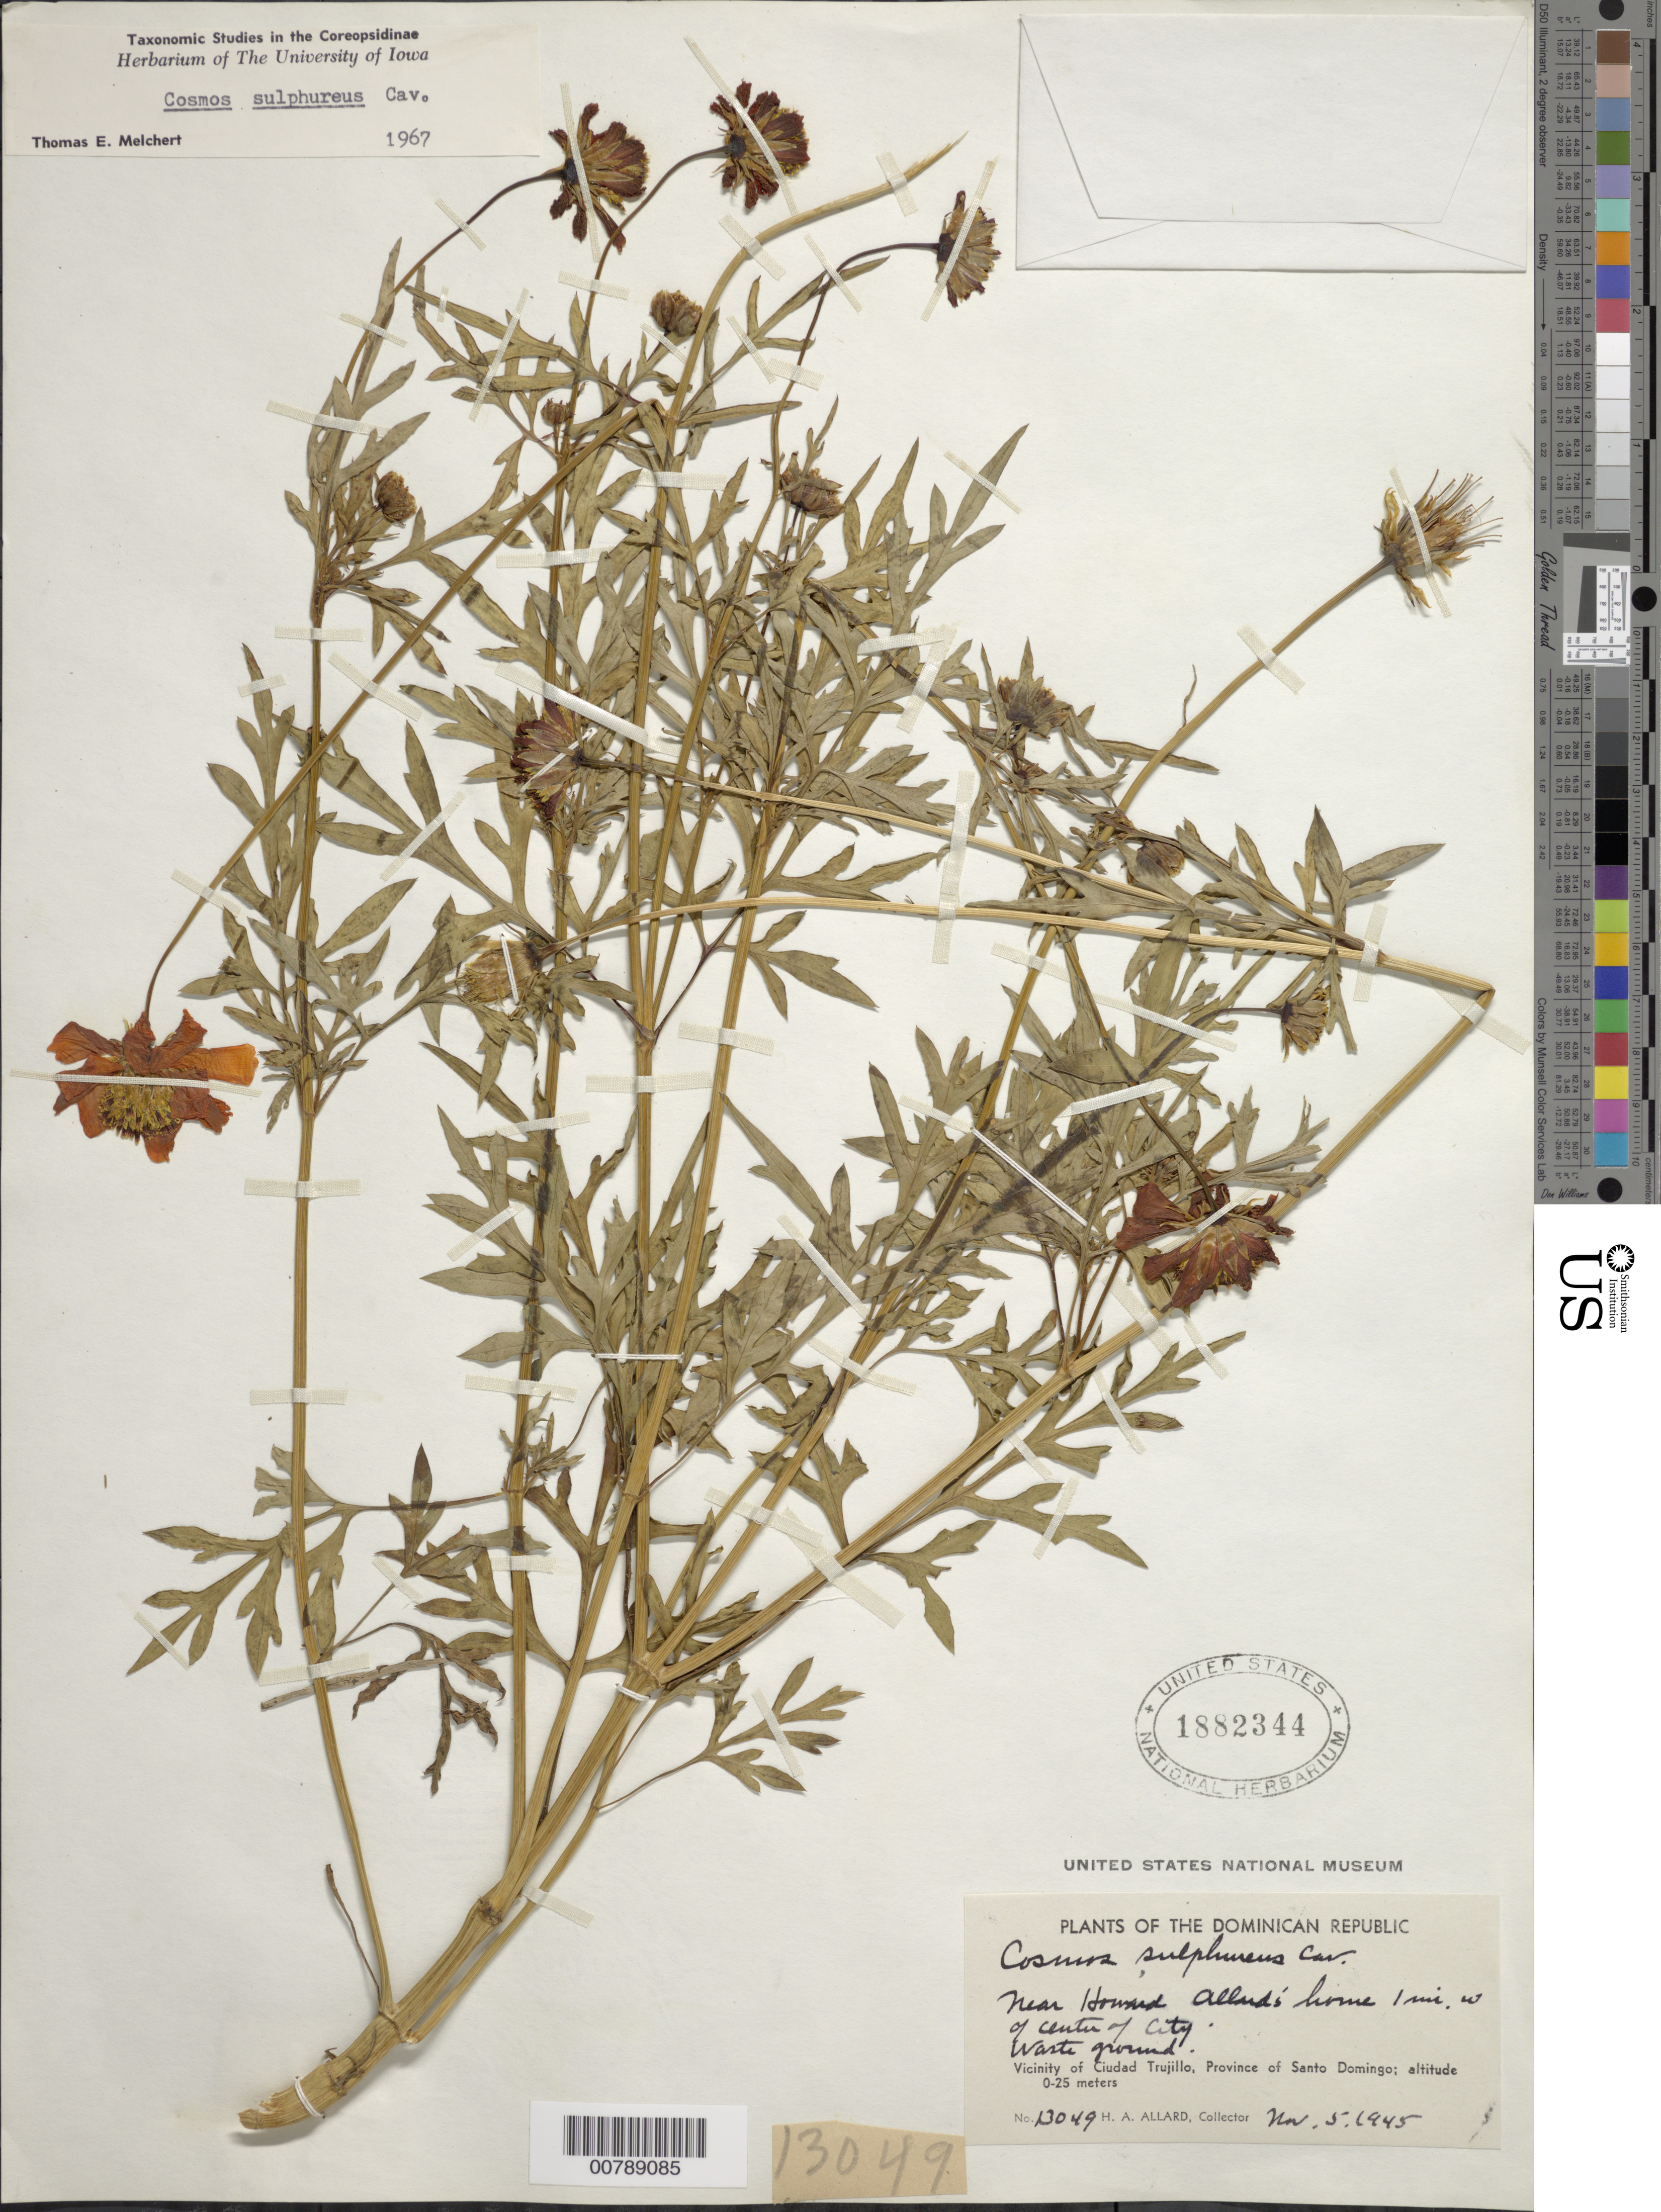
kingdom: Plantae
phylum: Tracheophyta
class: Magnoliopsida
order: Asterales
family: Asteraceae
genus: Cosmos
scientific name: Cosmos sulphureus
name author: Cav.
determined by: Melchert, T. E.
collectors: H. A. Allard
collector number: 13049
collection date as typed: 05 Nov 1945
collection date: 1945-11-05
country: Dominican Republic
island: Hispaniola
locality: Vicinity of Ciudad Trujillo, Province of Santo Domingo. Near Howard Allard's home, 1 mi W of center of city. Waste ground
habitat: near lawn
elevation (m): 0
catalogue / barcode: US 1882344